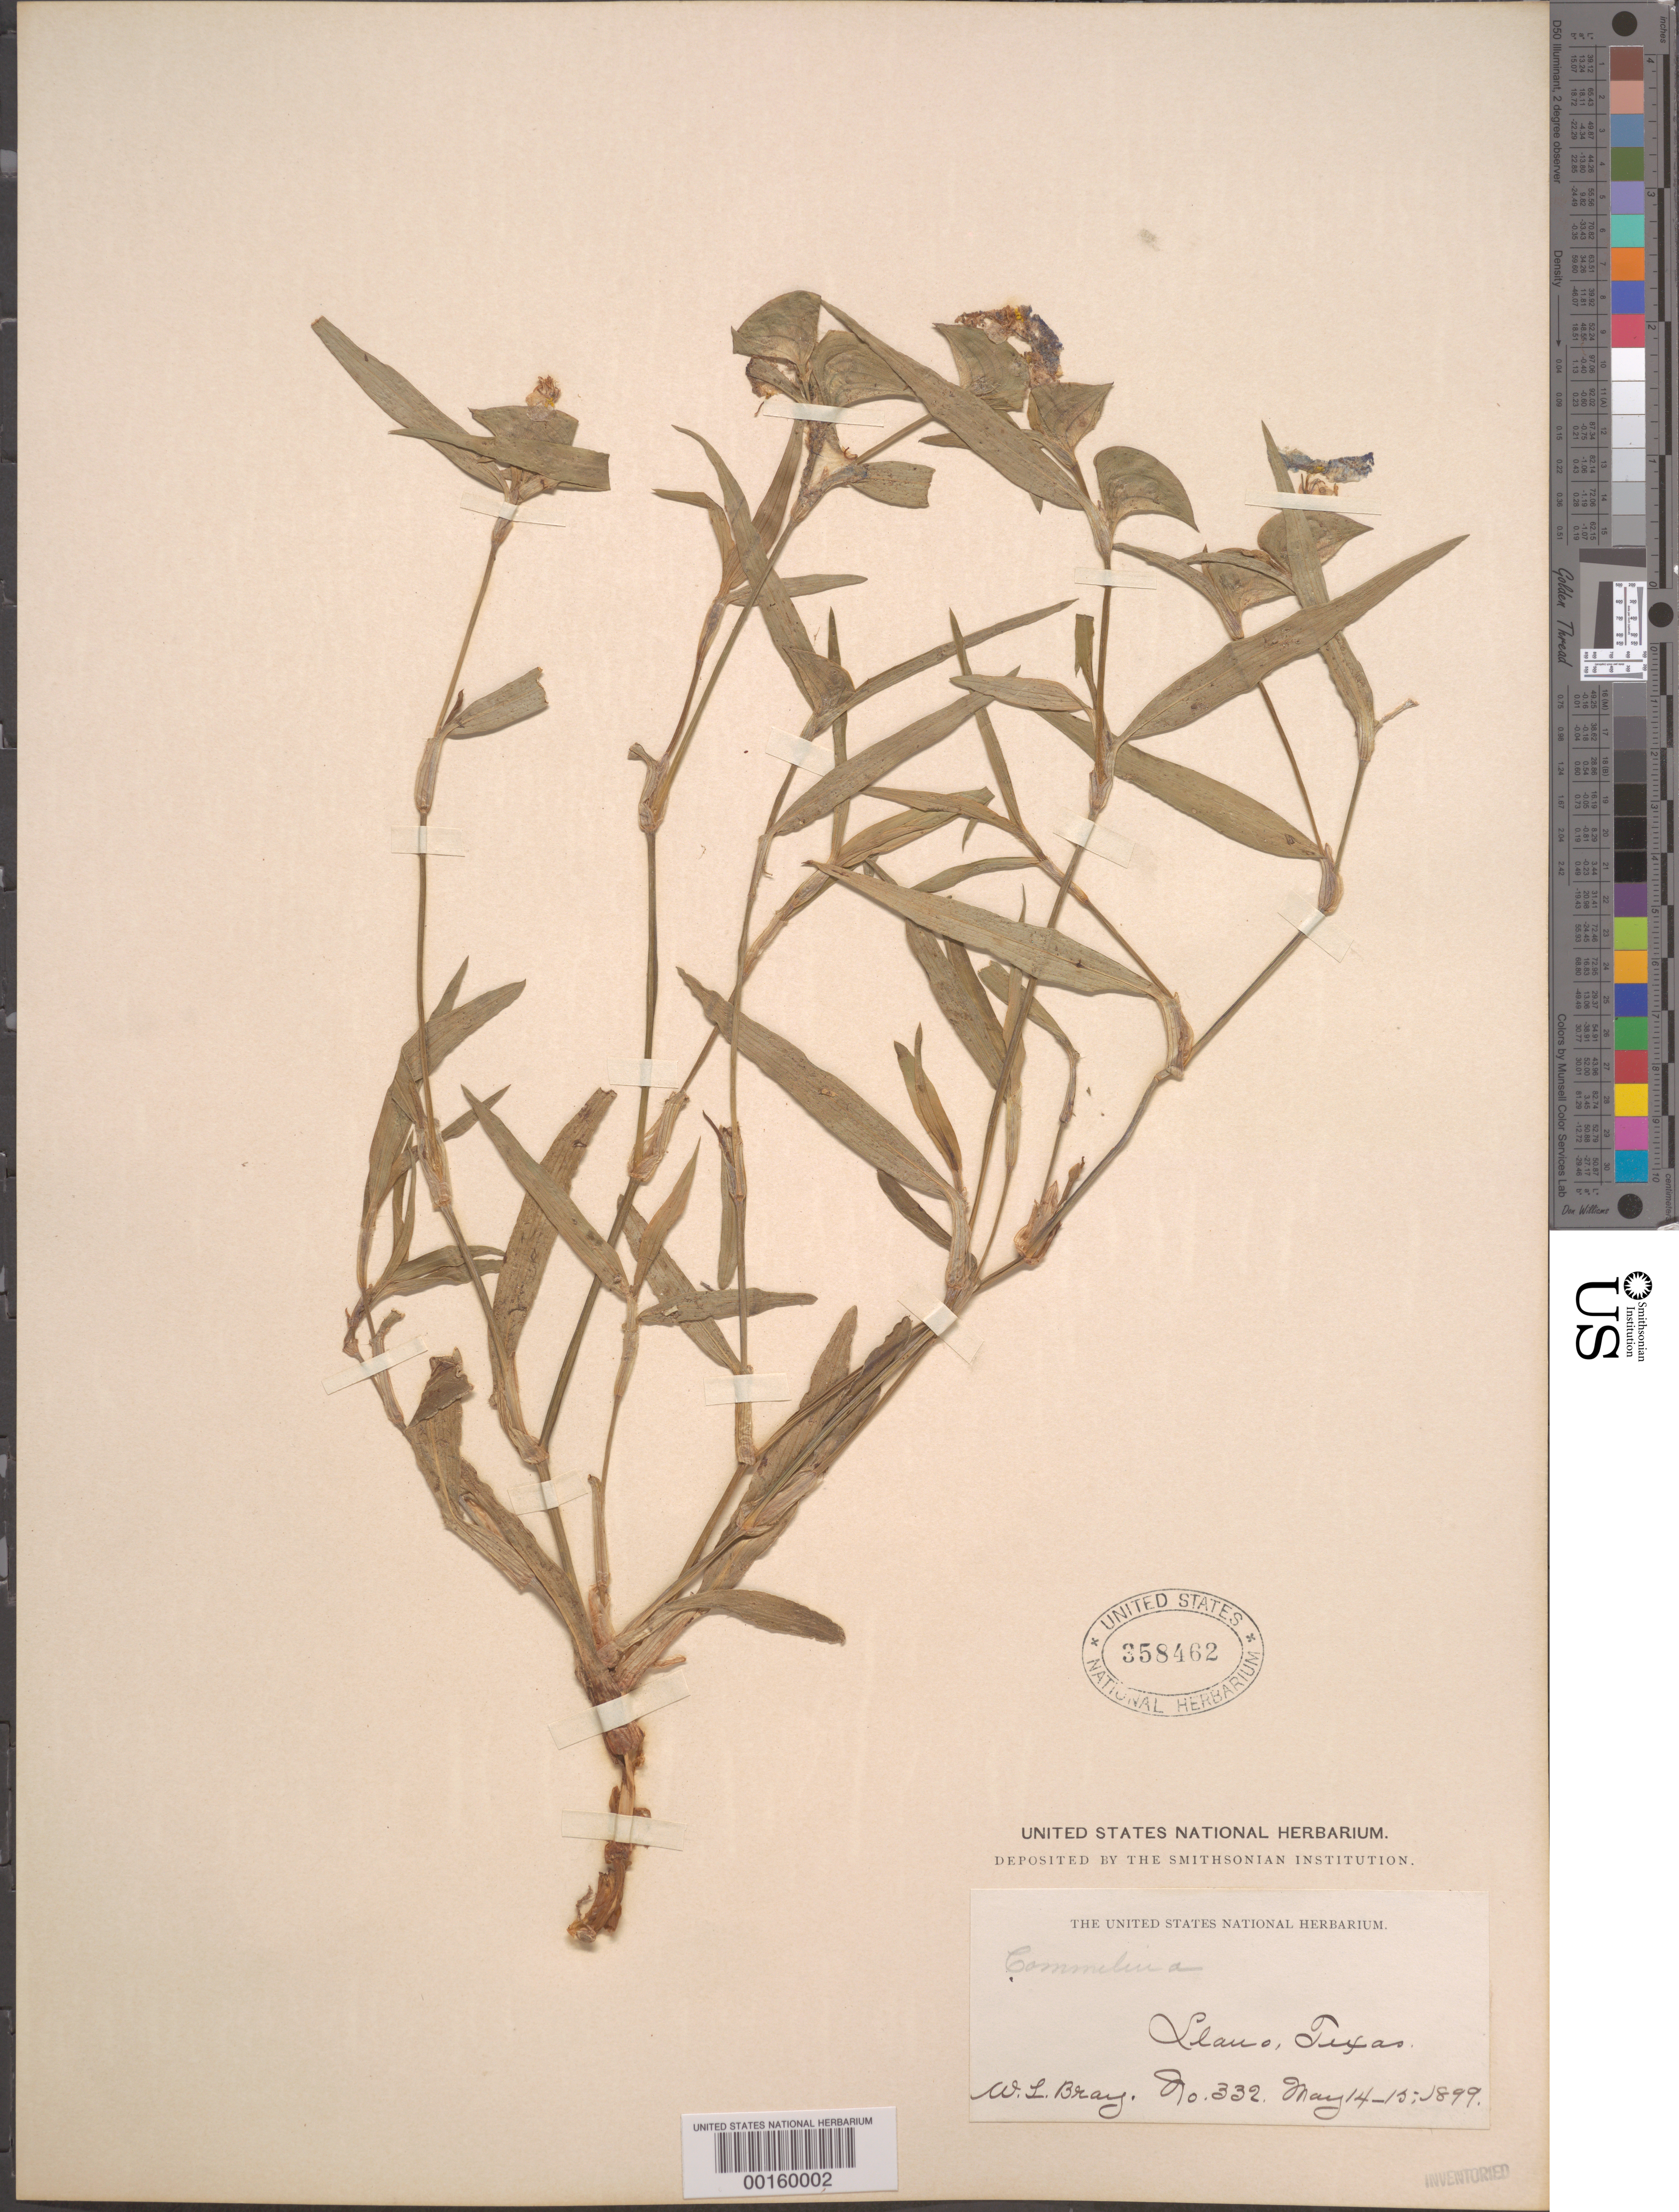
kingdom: Plantae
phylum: Tracheophyta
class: Liliopsida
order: Commelinales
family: Commelinaceae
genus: Commelina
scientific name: Commelina erecta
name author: L.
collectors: W. L. Bray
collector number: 332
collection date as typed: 14 May 1899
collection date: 1899-05-14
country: United States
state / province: Texas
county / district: Llano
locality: Llano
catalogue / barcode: US 358462